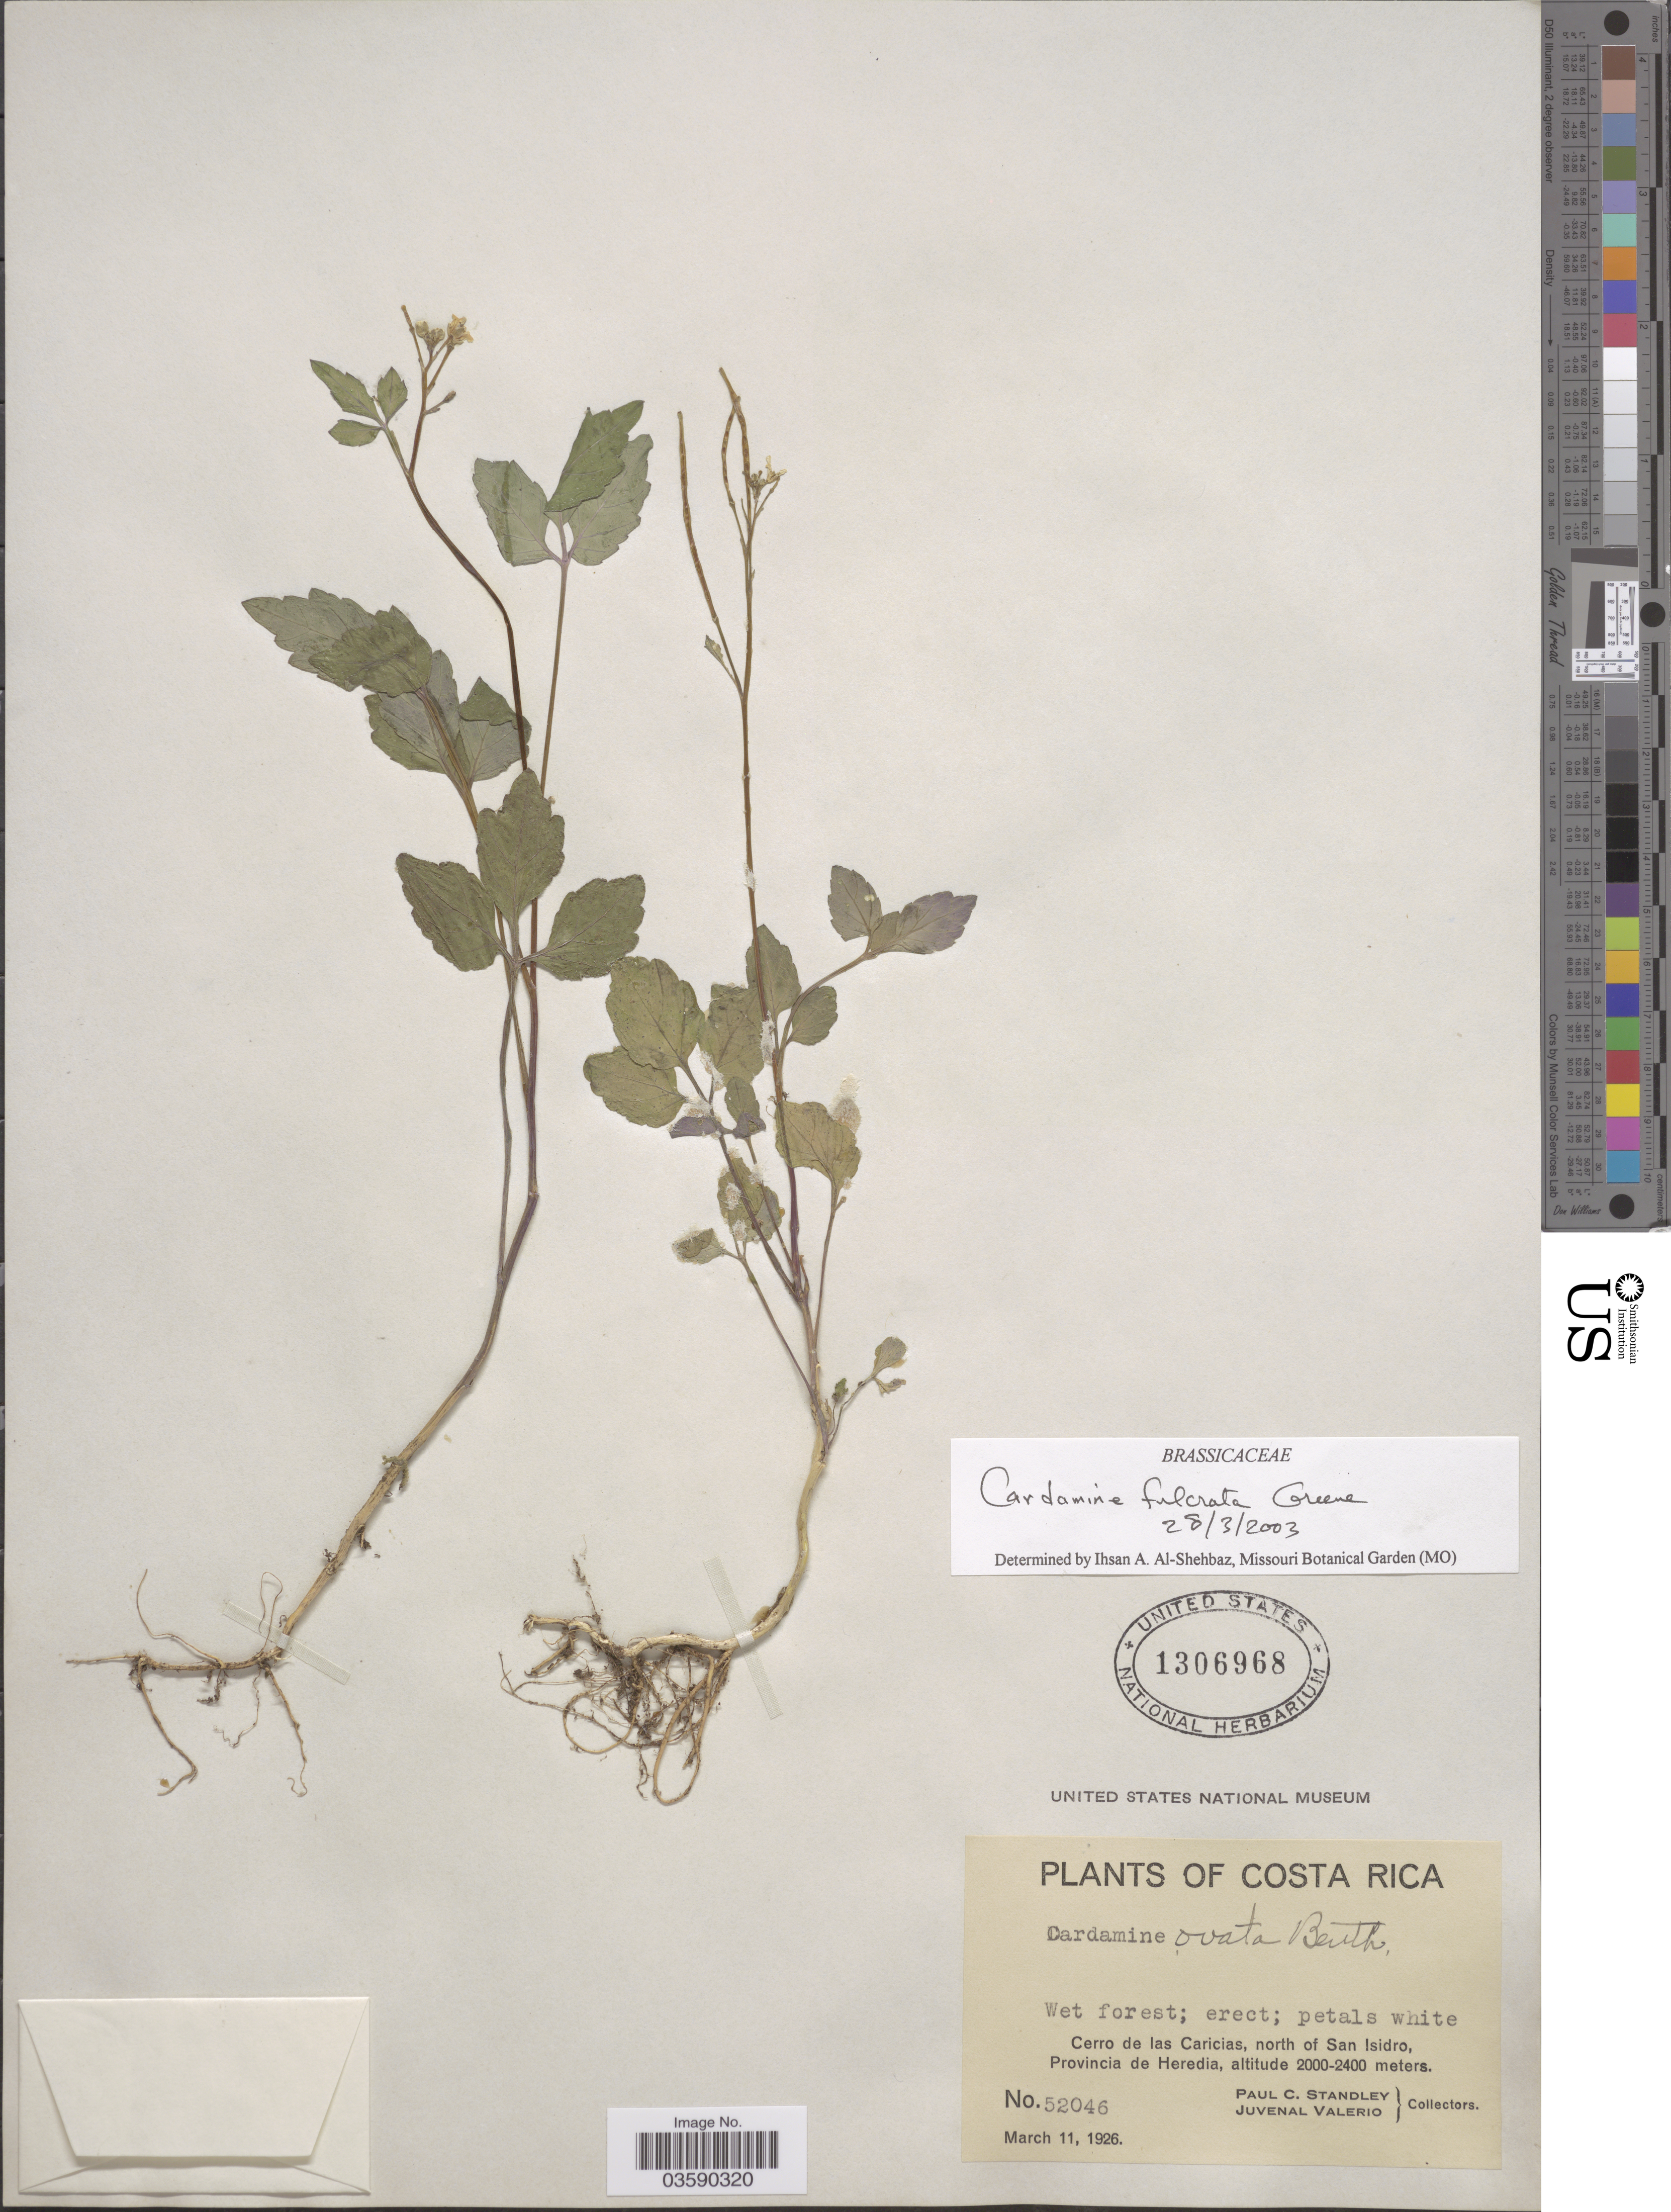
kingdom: Plantae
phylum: Tracheophyta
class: Magnoliopsida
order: Brassicales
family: Brassicaceae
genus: Cardamine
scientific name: Cardamine fulcrata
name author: Greene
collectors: P. C. Standley & J. Valerio R.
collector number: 52046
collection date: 1926-03-11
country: Costa Rica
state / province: Heredia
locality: Cerro de las Caricias, north of San Isidro.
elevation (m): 2000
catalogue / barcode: US 1306968